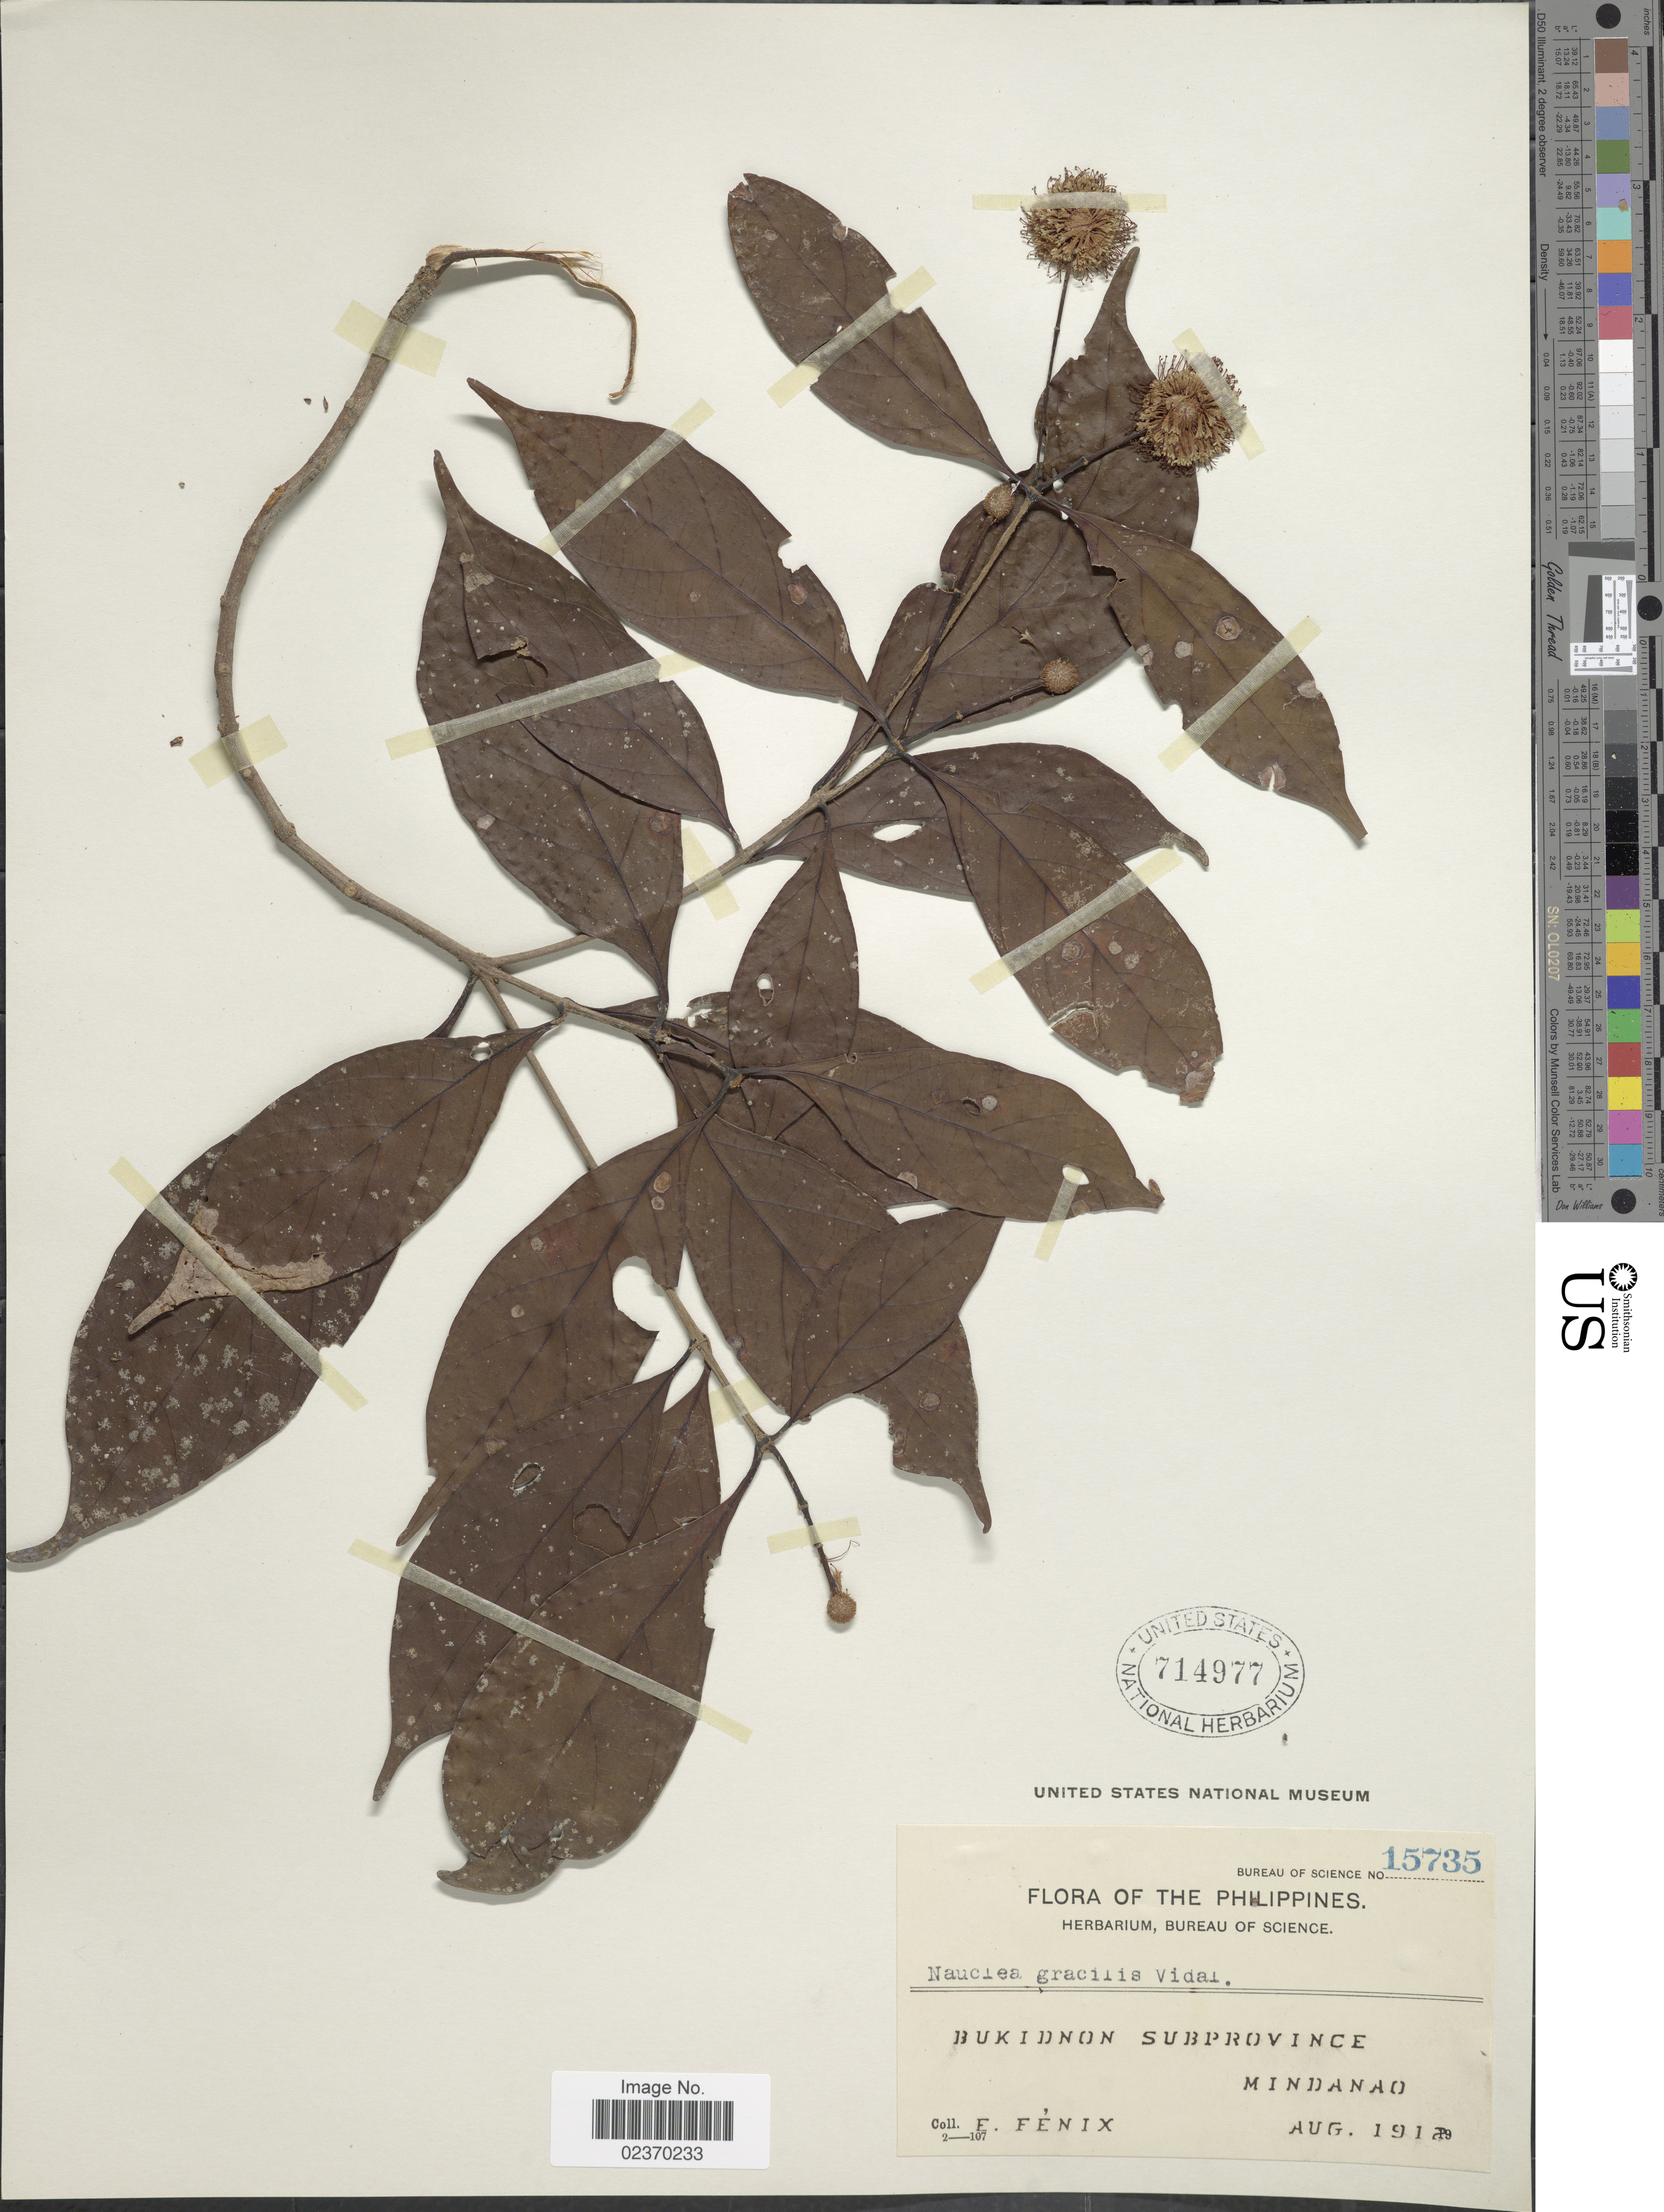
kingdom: Plantae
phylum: Tracheophyta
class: Magnoliopsida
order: Gentianales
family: Rubiaceae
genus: Neonauclea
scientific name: Neonauclea gracilis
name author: (Vidal) Merr.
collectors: E. Fénix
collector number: Bureau of Science 15735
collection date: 1912-08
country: Philippines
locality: Bukidnon Subprovince, Mindanao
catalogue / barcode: US 714977